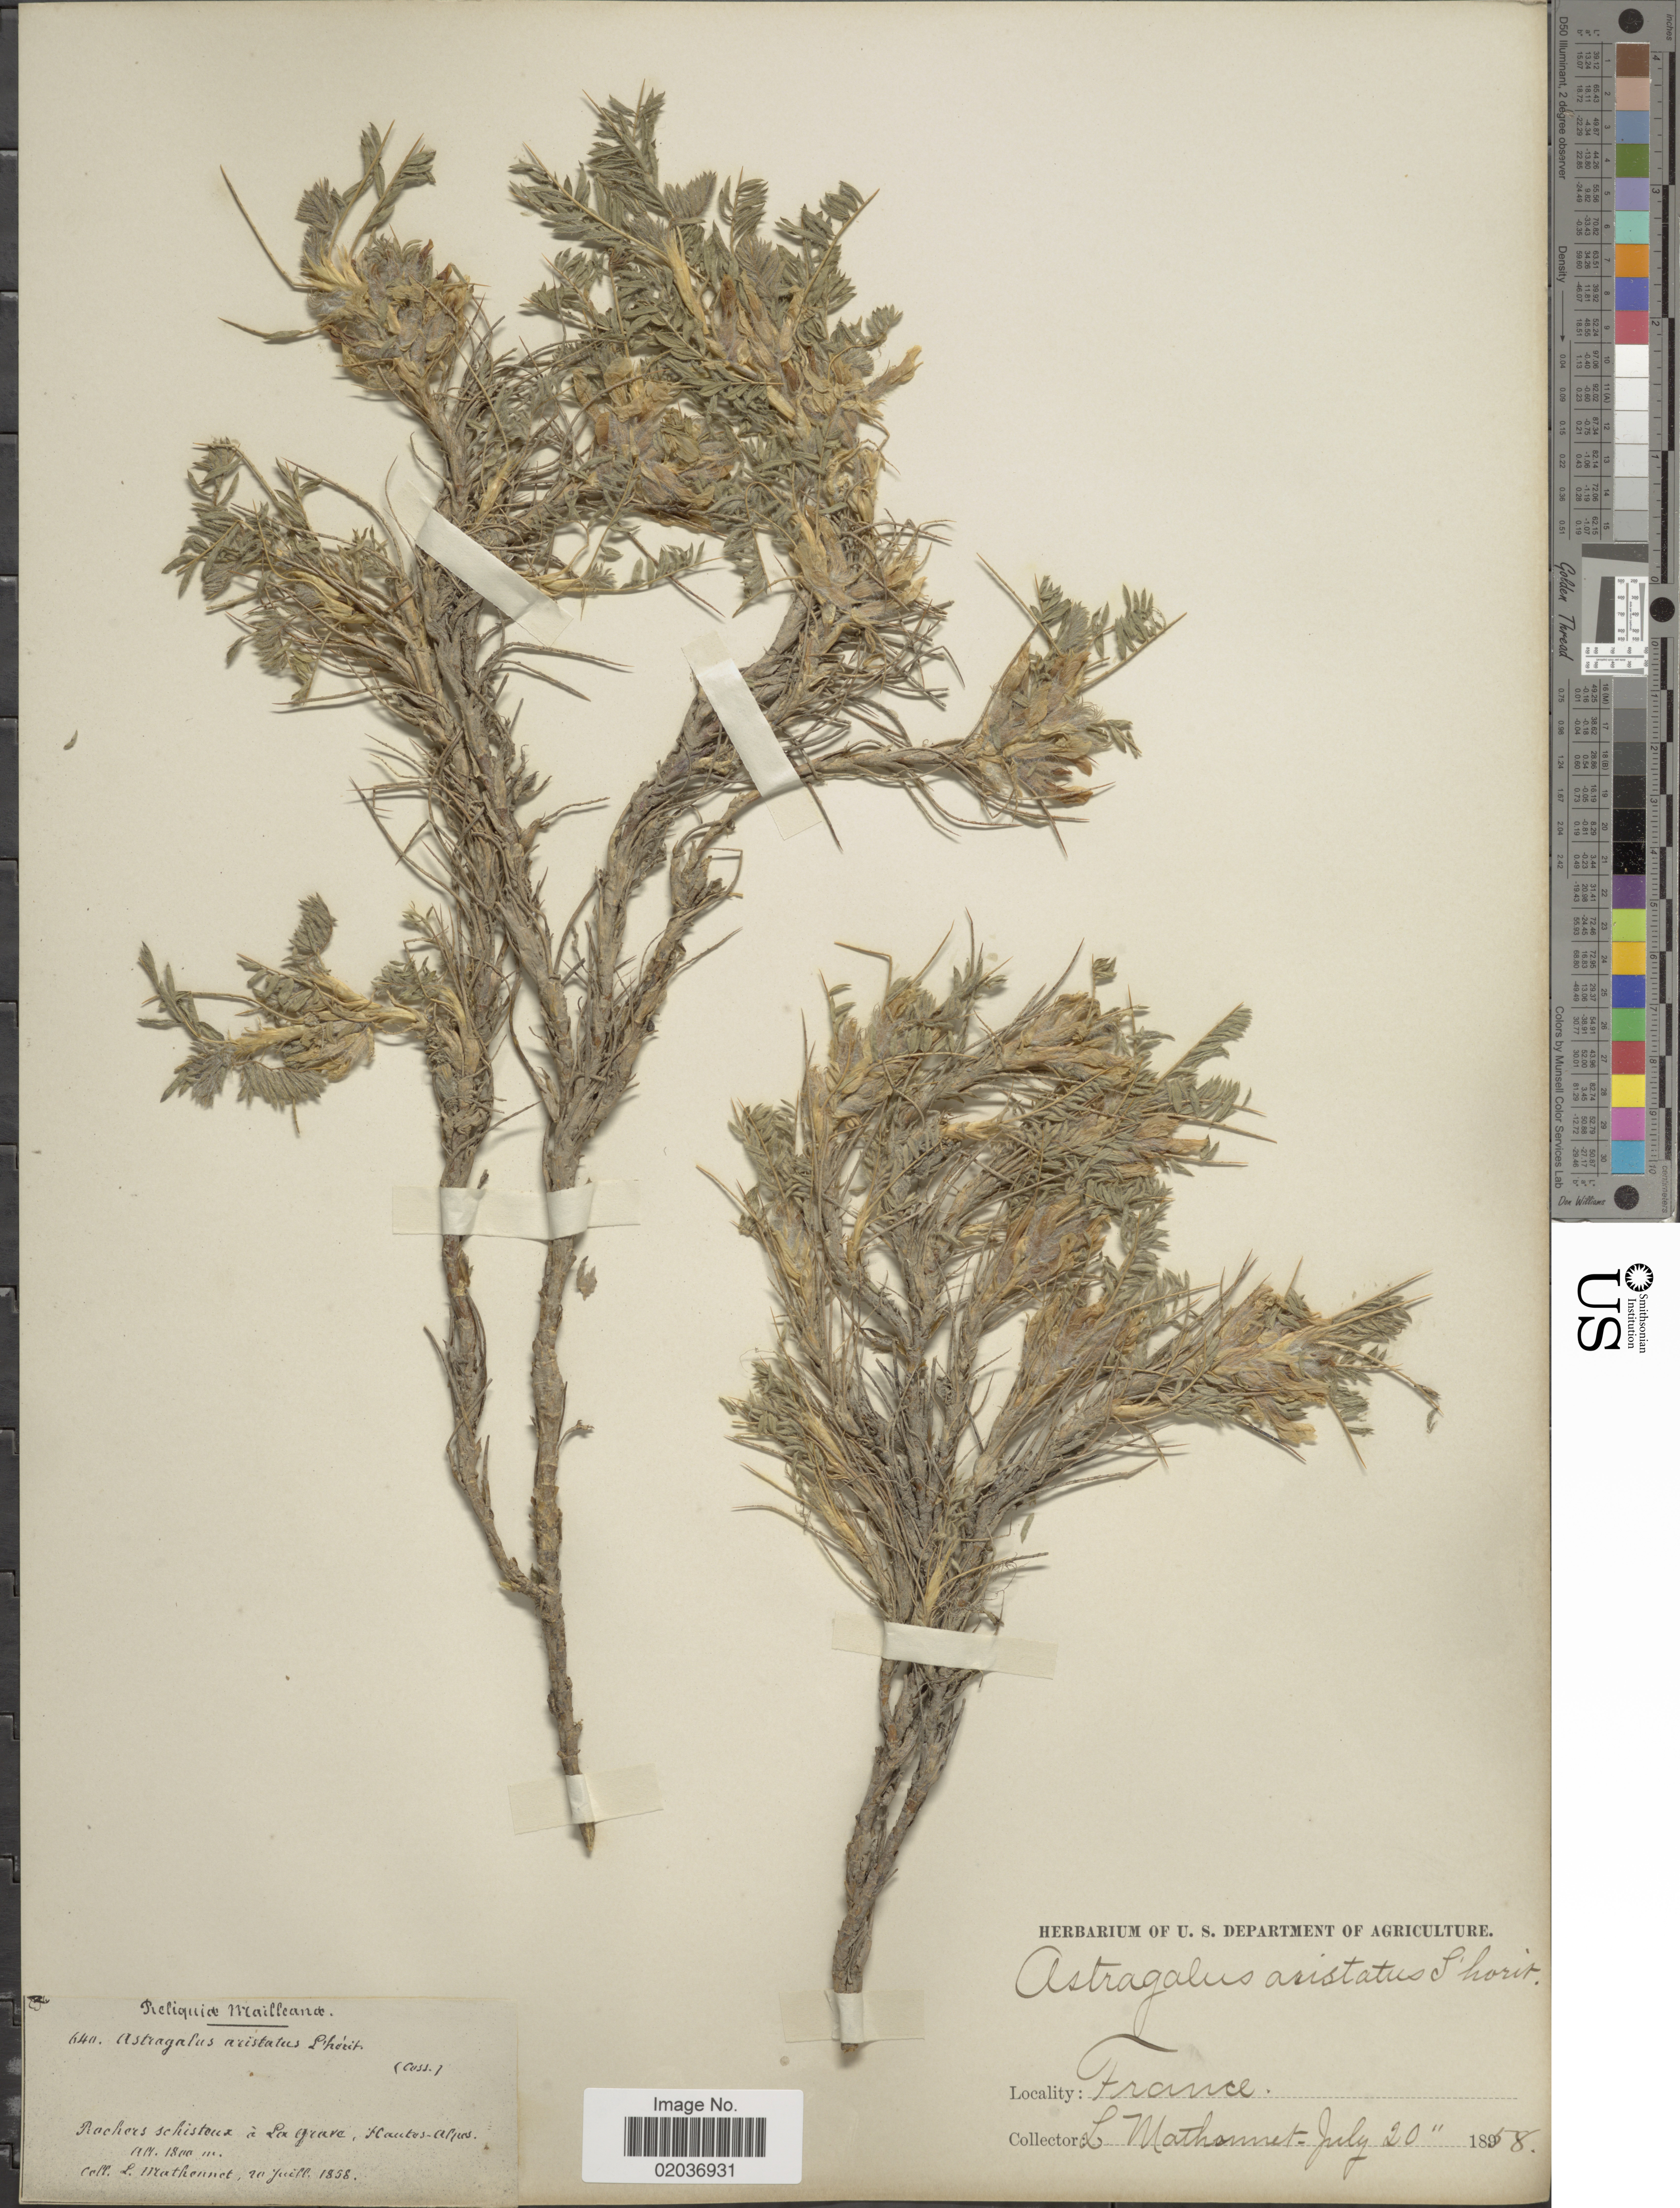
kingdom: Plantae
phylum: Tracheophyta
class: Magnoliopsida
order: Fabales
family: Fabaceae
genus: Astragalus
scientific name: Astragalus aristatus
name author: L'Hér.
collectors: L. Mathonnet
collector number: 640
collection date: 1858-07-20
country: France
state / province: Provence-Alpes-Côte d'Azur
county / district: Hautes-Alpes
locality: La grarem Hautes-Alpes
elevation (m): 1800